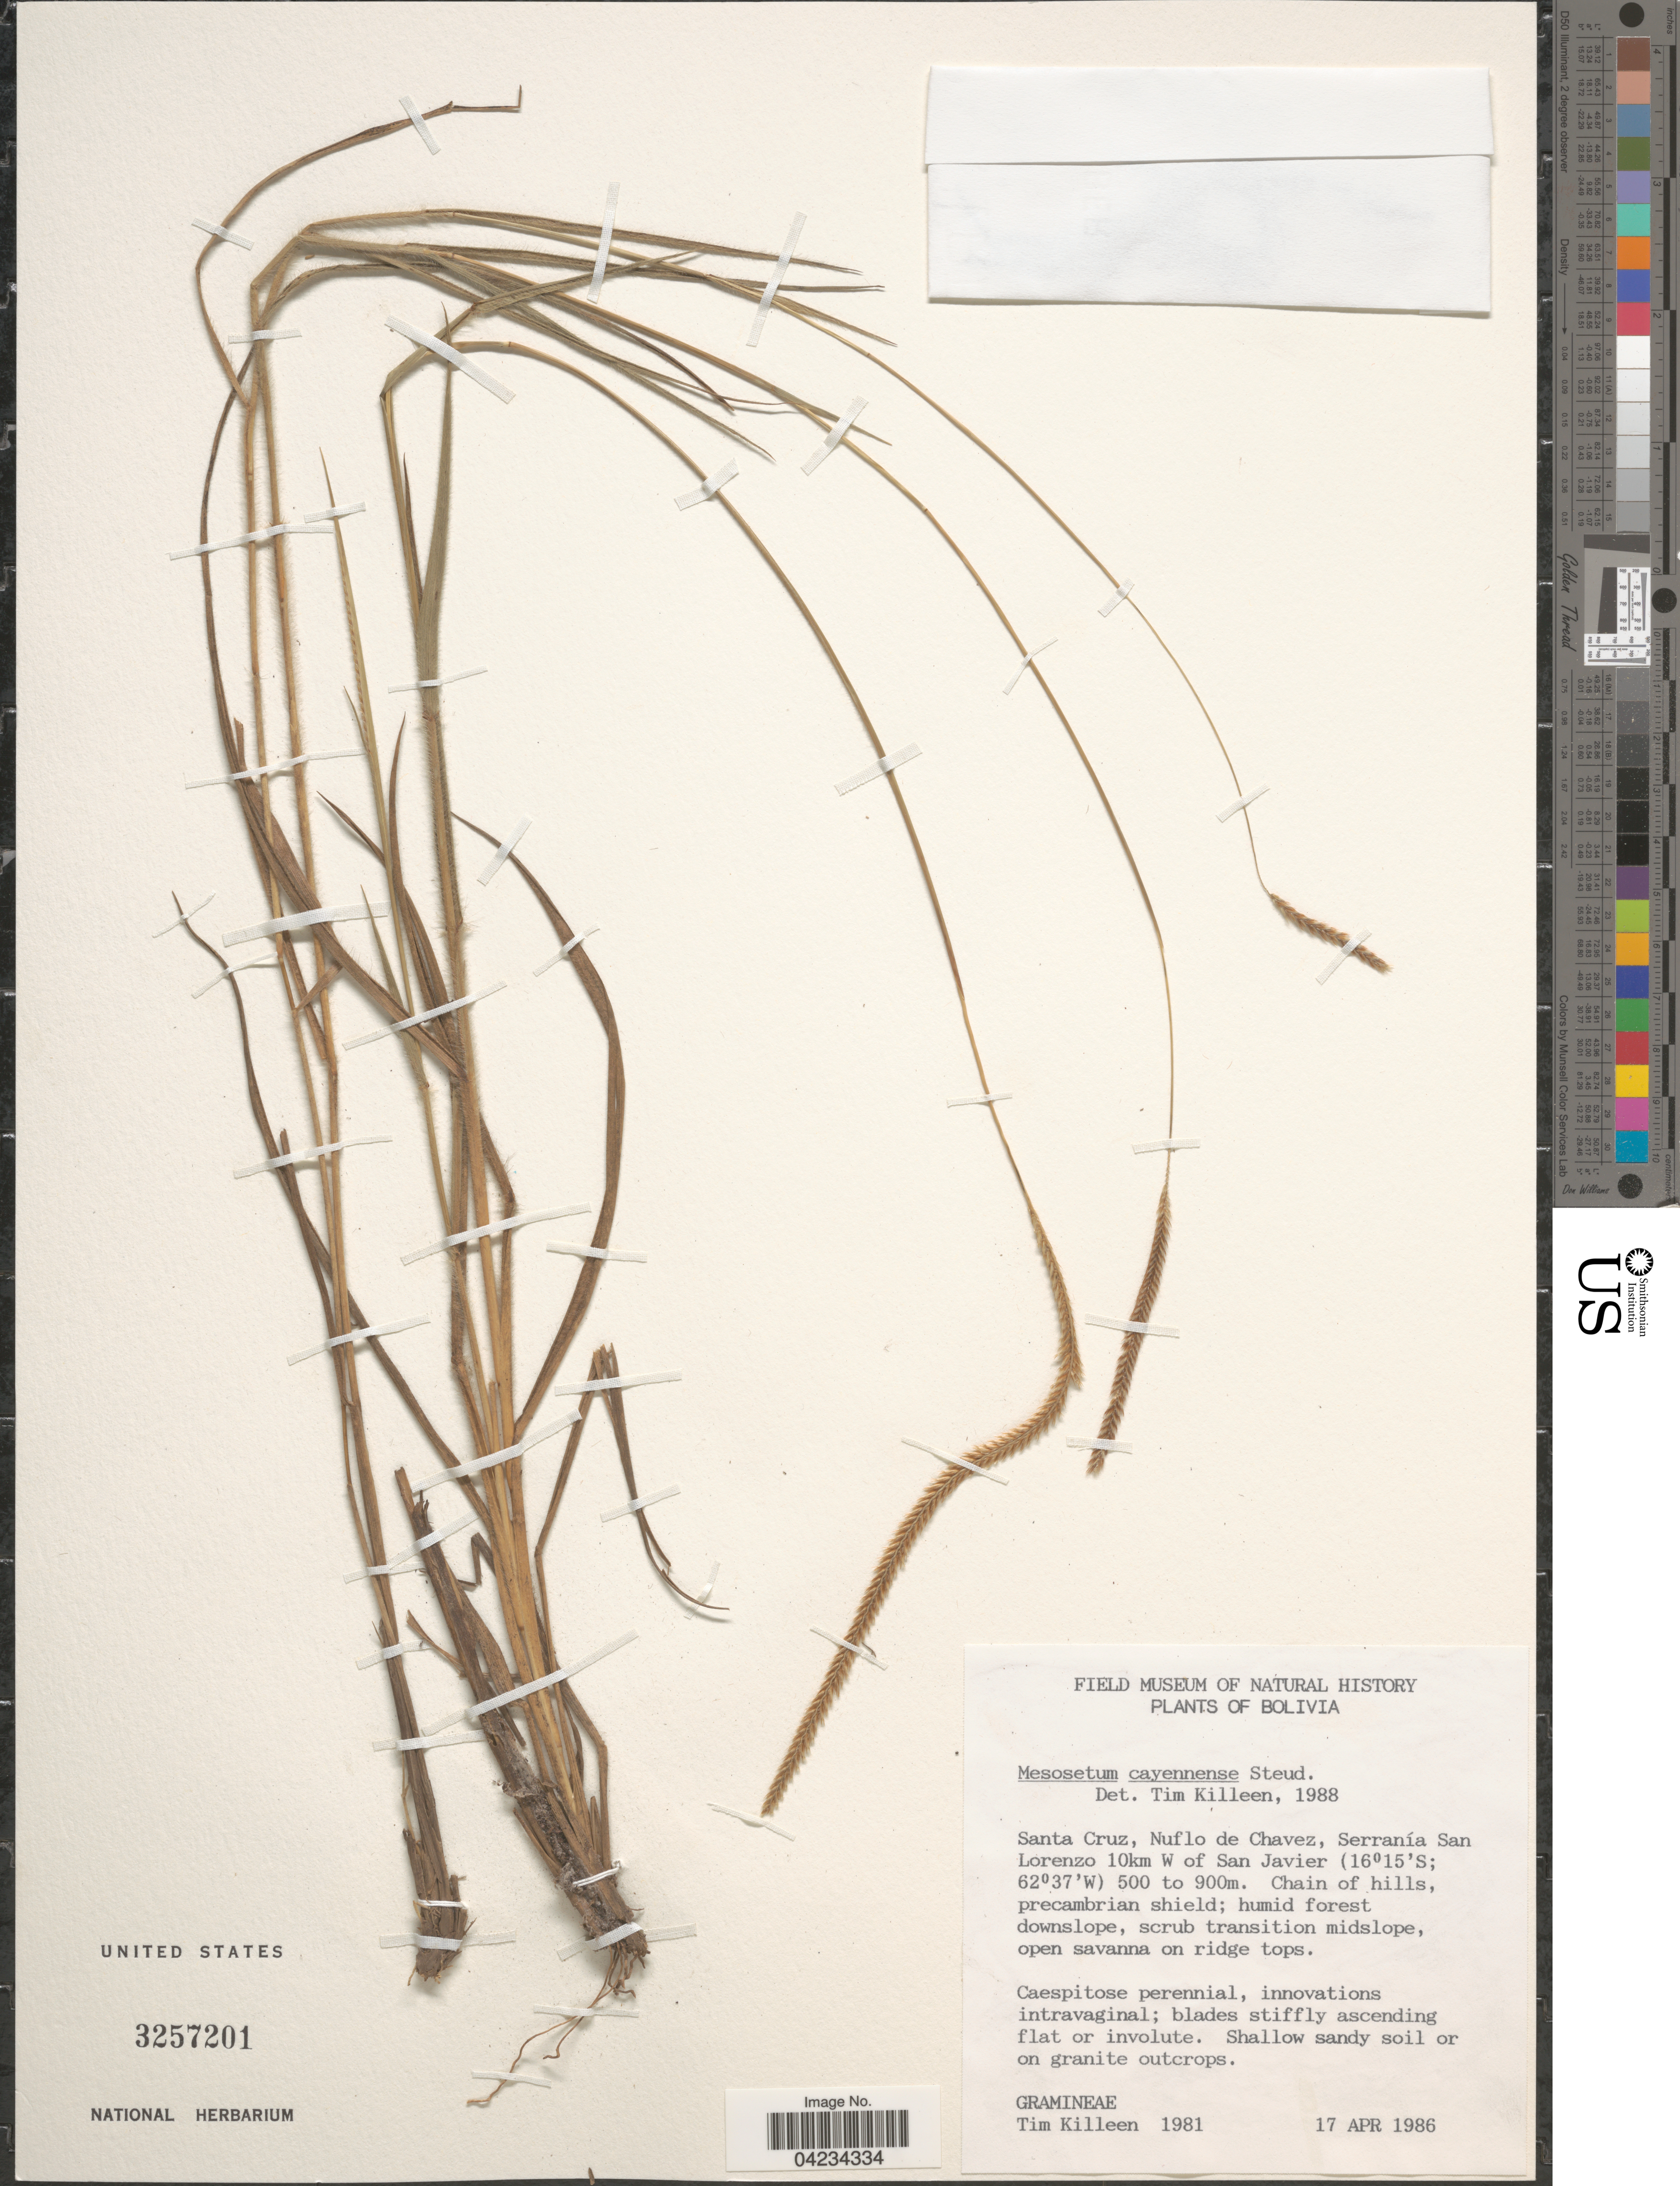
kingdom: Plantae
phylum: Tracheophyta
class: Liliopsida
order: Poales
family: Poaceae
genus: Mesosetum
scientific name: Mesosetum blakei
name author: Swallen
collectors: T. J. Killeen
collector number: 1981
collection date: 1986-04-17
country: Bolivia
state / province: Santa Cruz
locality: Nuflo de Chavez, Serranía San Lorenzo 10km W of San Javier.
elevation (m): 500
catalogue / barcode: US 3257201